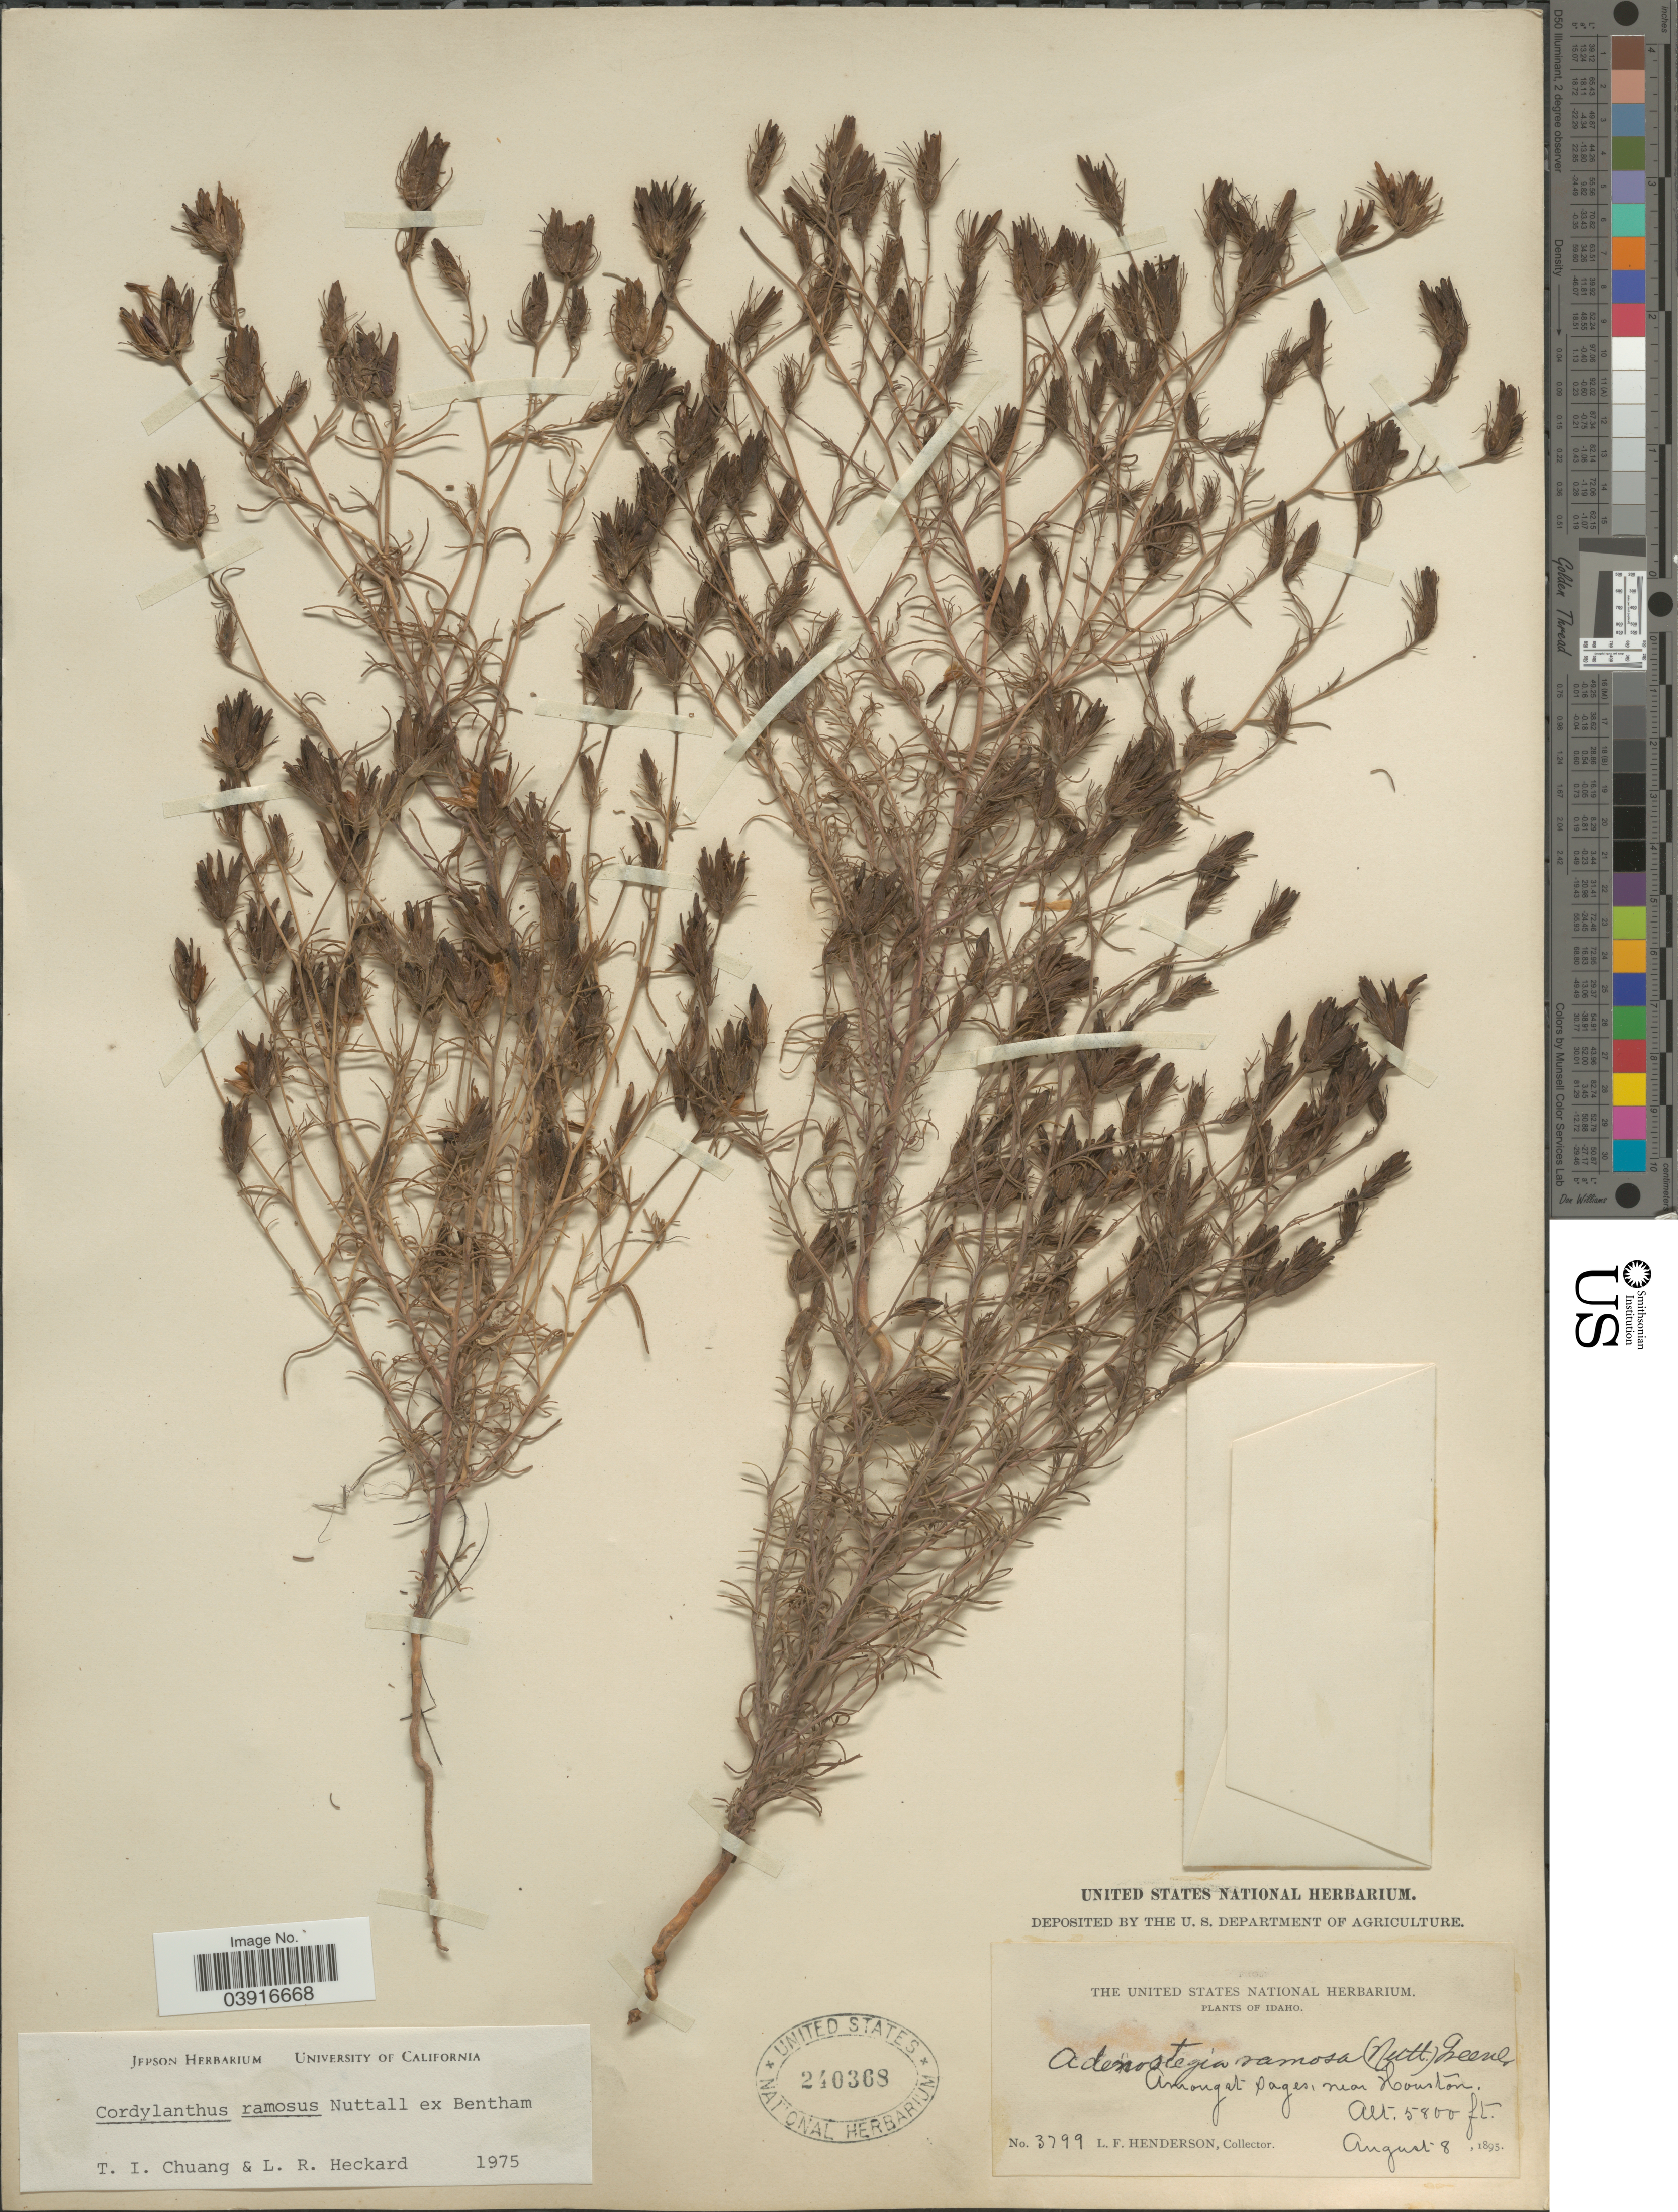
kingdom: Plantae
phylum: Tracheophyta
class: Magnoliopsida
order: Lamiales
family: Orobanchaceae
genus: Cordylanthus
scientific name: Cordylanthus ramosus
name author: Nutt. ex Benth.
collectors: L. Henderson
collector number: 3799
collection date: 1895-08-08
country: United States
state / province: Idaho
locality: Amongst sages, near Houston.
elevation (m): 1768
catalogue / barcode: US 240368